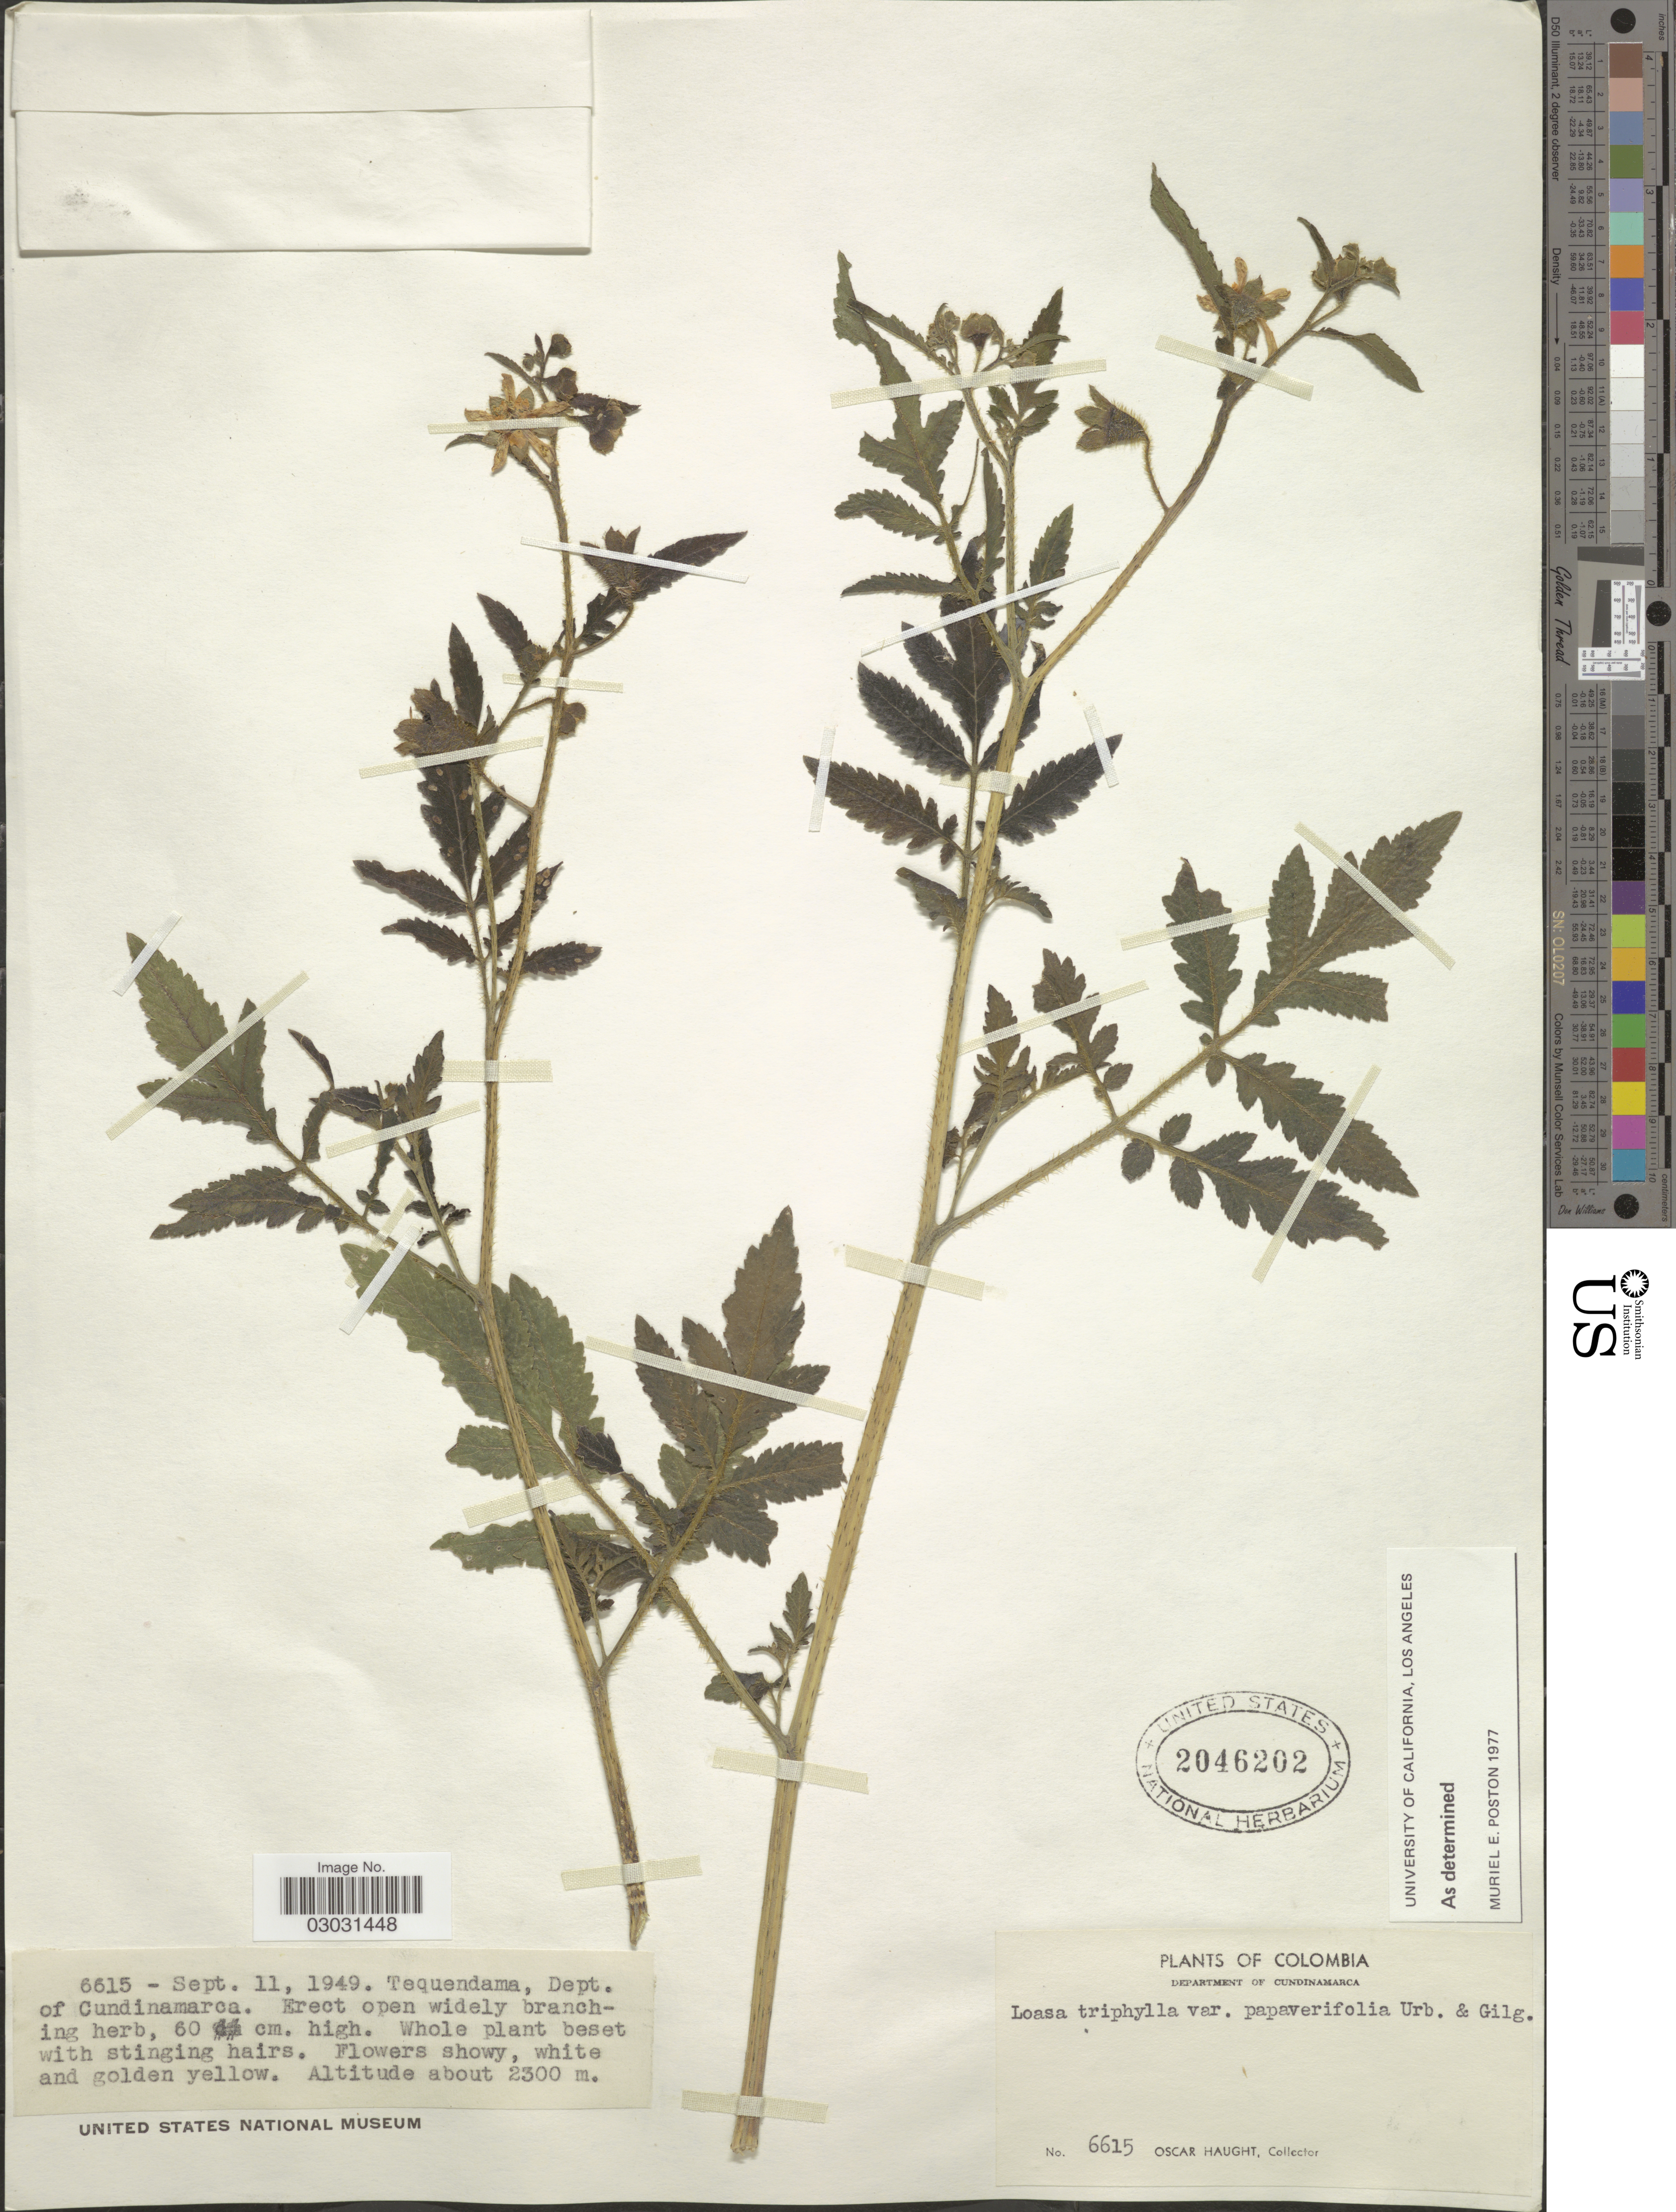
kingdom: Plantae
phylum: Tracheophyta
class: Magnoliopsida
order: Cornales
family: Loasaceae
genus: Nasa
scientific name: Nasa triphylla subsp. papaverifolia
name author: (Kunth) Weigand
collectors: O. Haught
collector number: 6615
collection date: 1949-09-11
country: Colombia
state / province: Cundinamarca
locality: Department of Cundinamarca. Tequendama.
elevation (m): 2300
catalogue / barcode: US 2046202